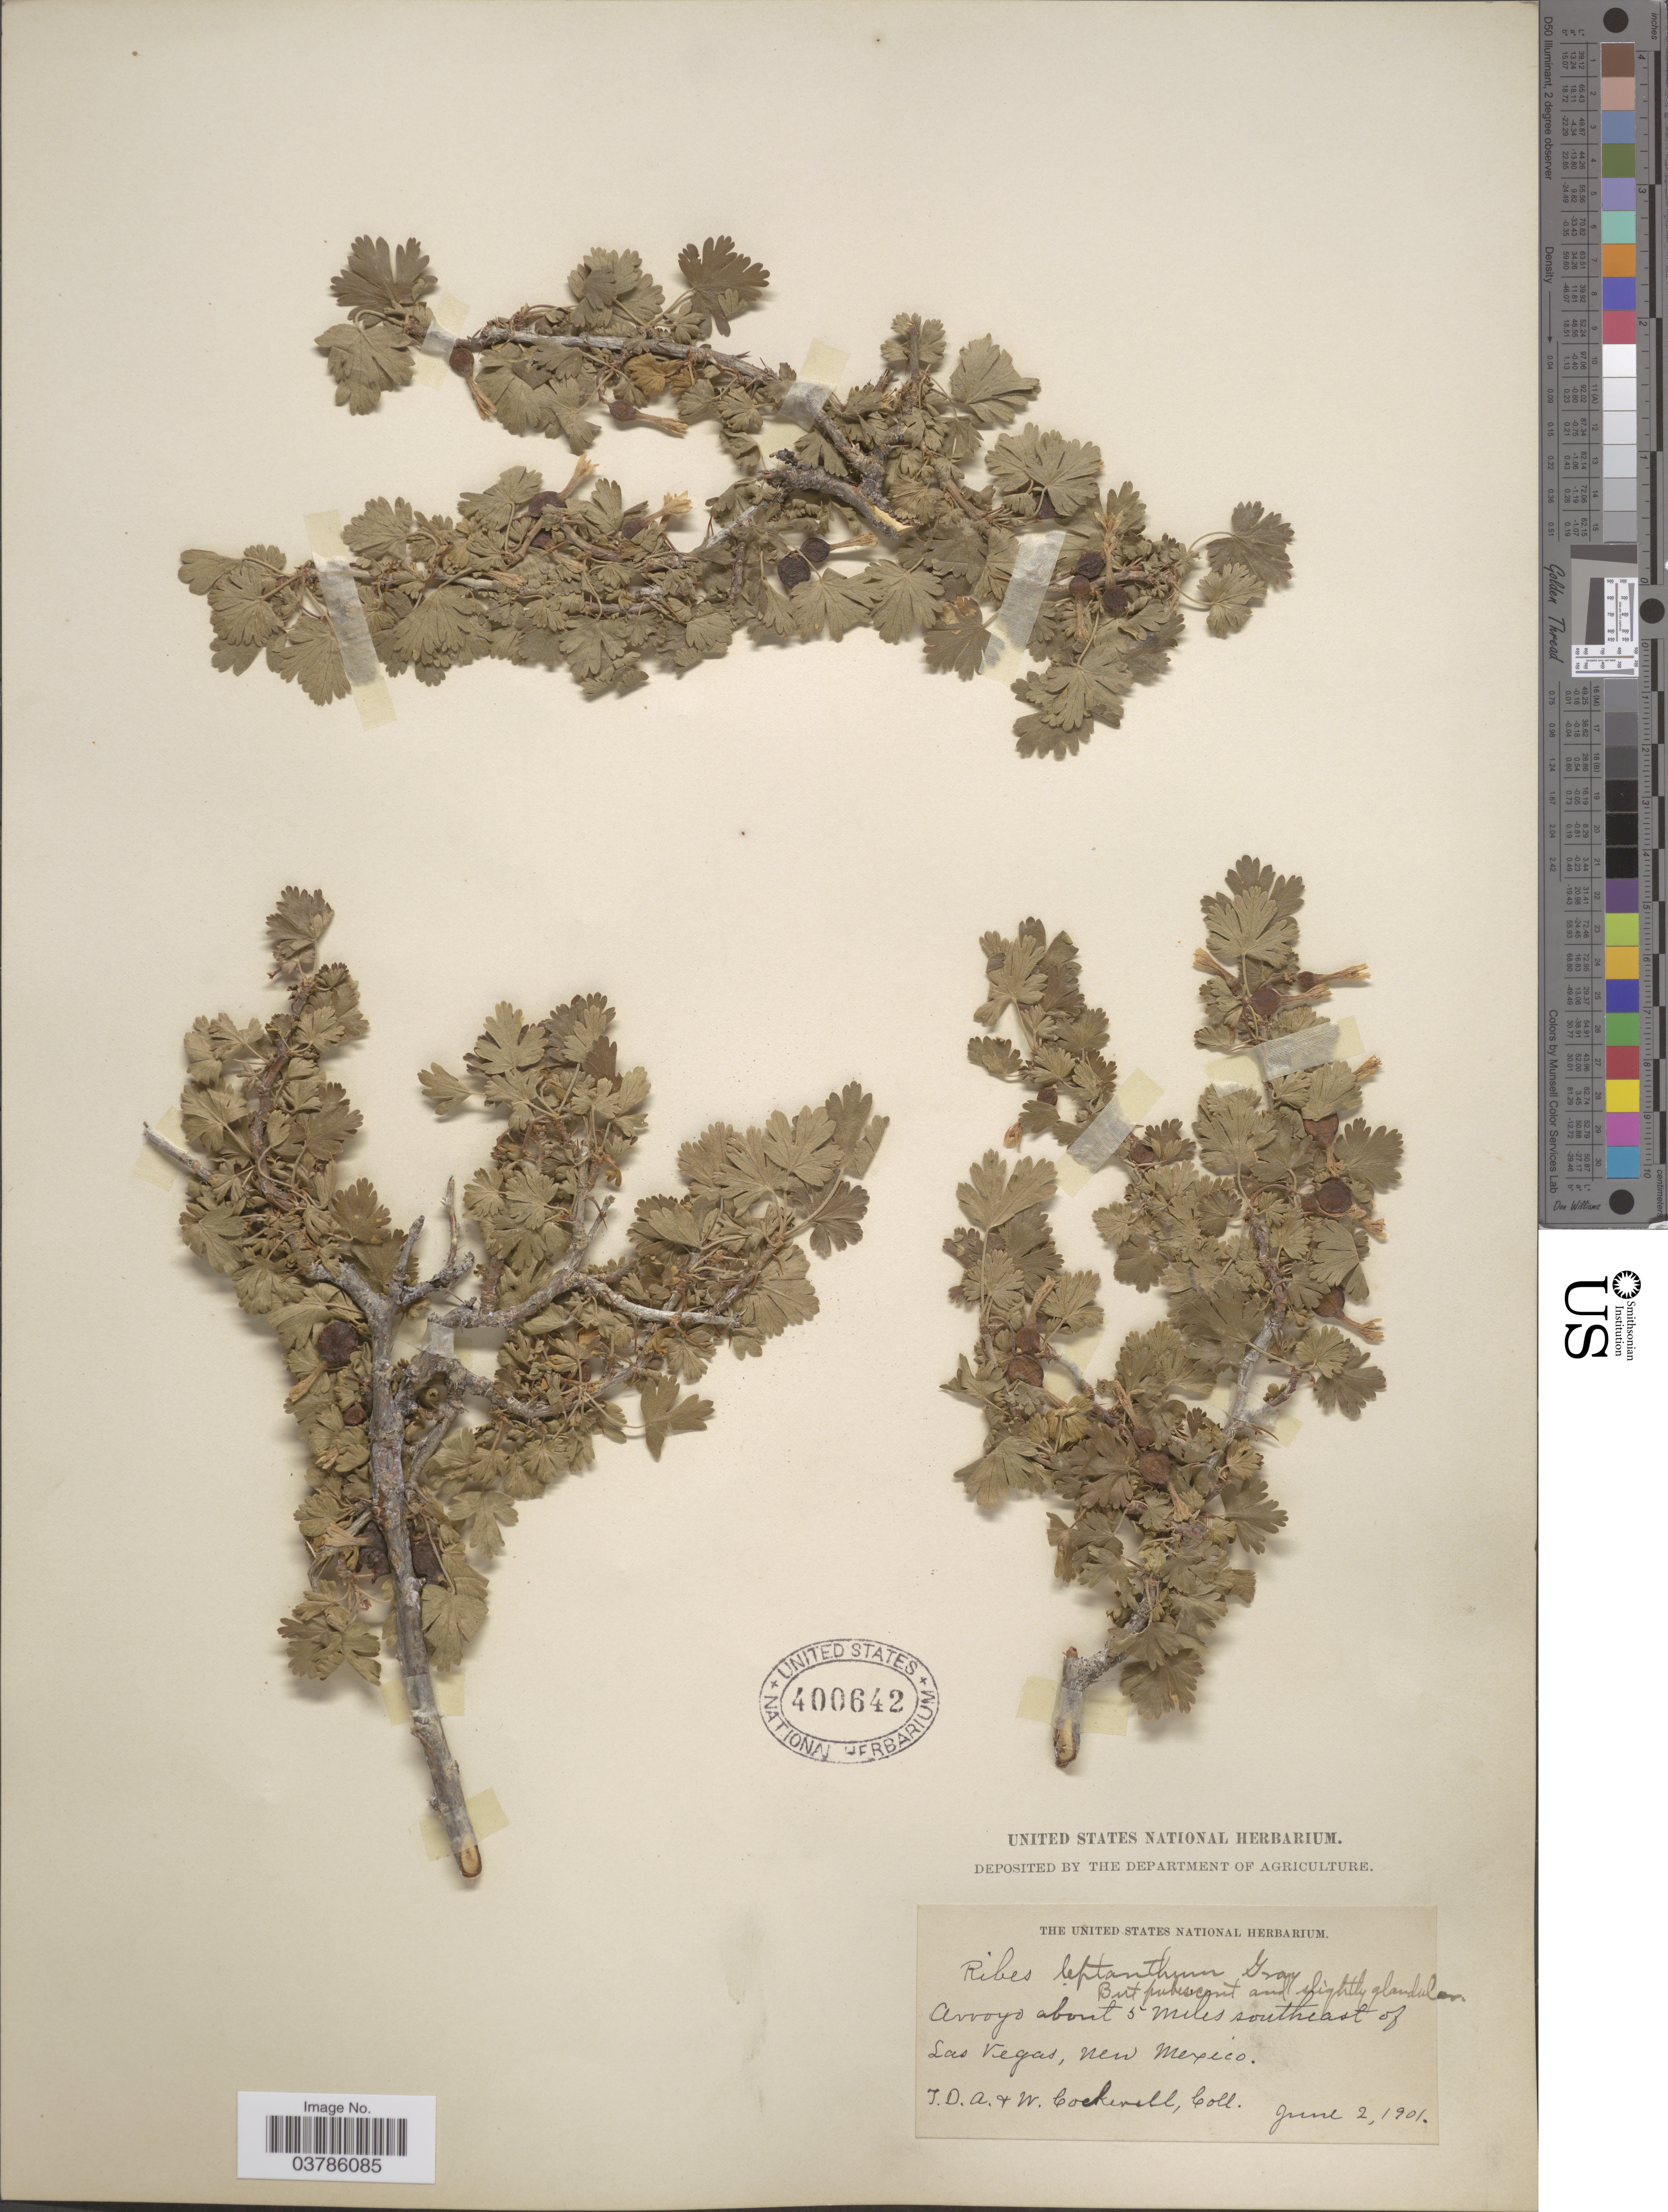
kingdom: Plantae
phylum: Tracheophyta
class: Magnoliopsida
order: Saxifragales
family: Grossulariaceae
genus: Ribes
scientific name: Ribes leptanthum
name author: A. Gray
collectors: T. Cockerell & W. Cockerell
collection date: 1901-06-02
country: United States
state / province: New Mexico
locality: Arroyo about 5 miles southeast of Las Vegas.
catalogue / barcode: US 400642